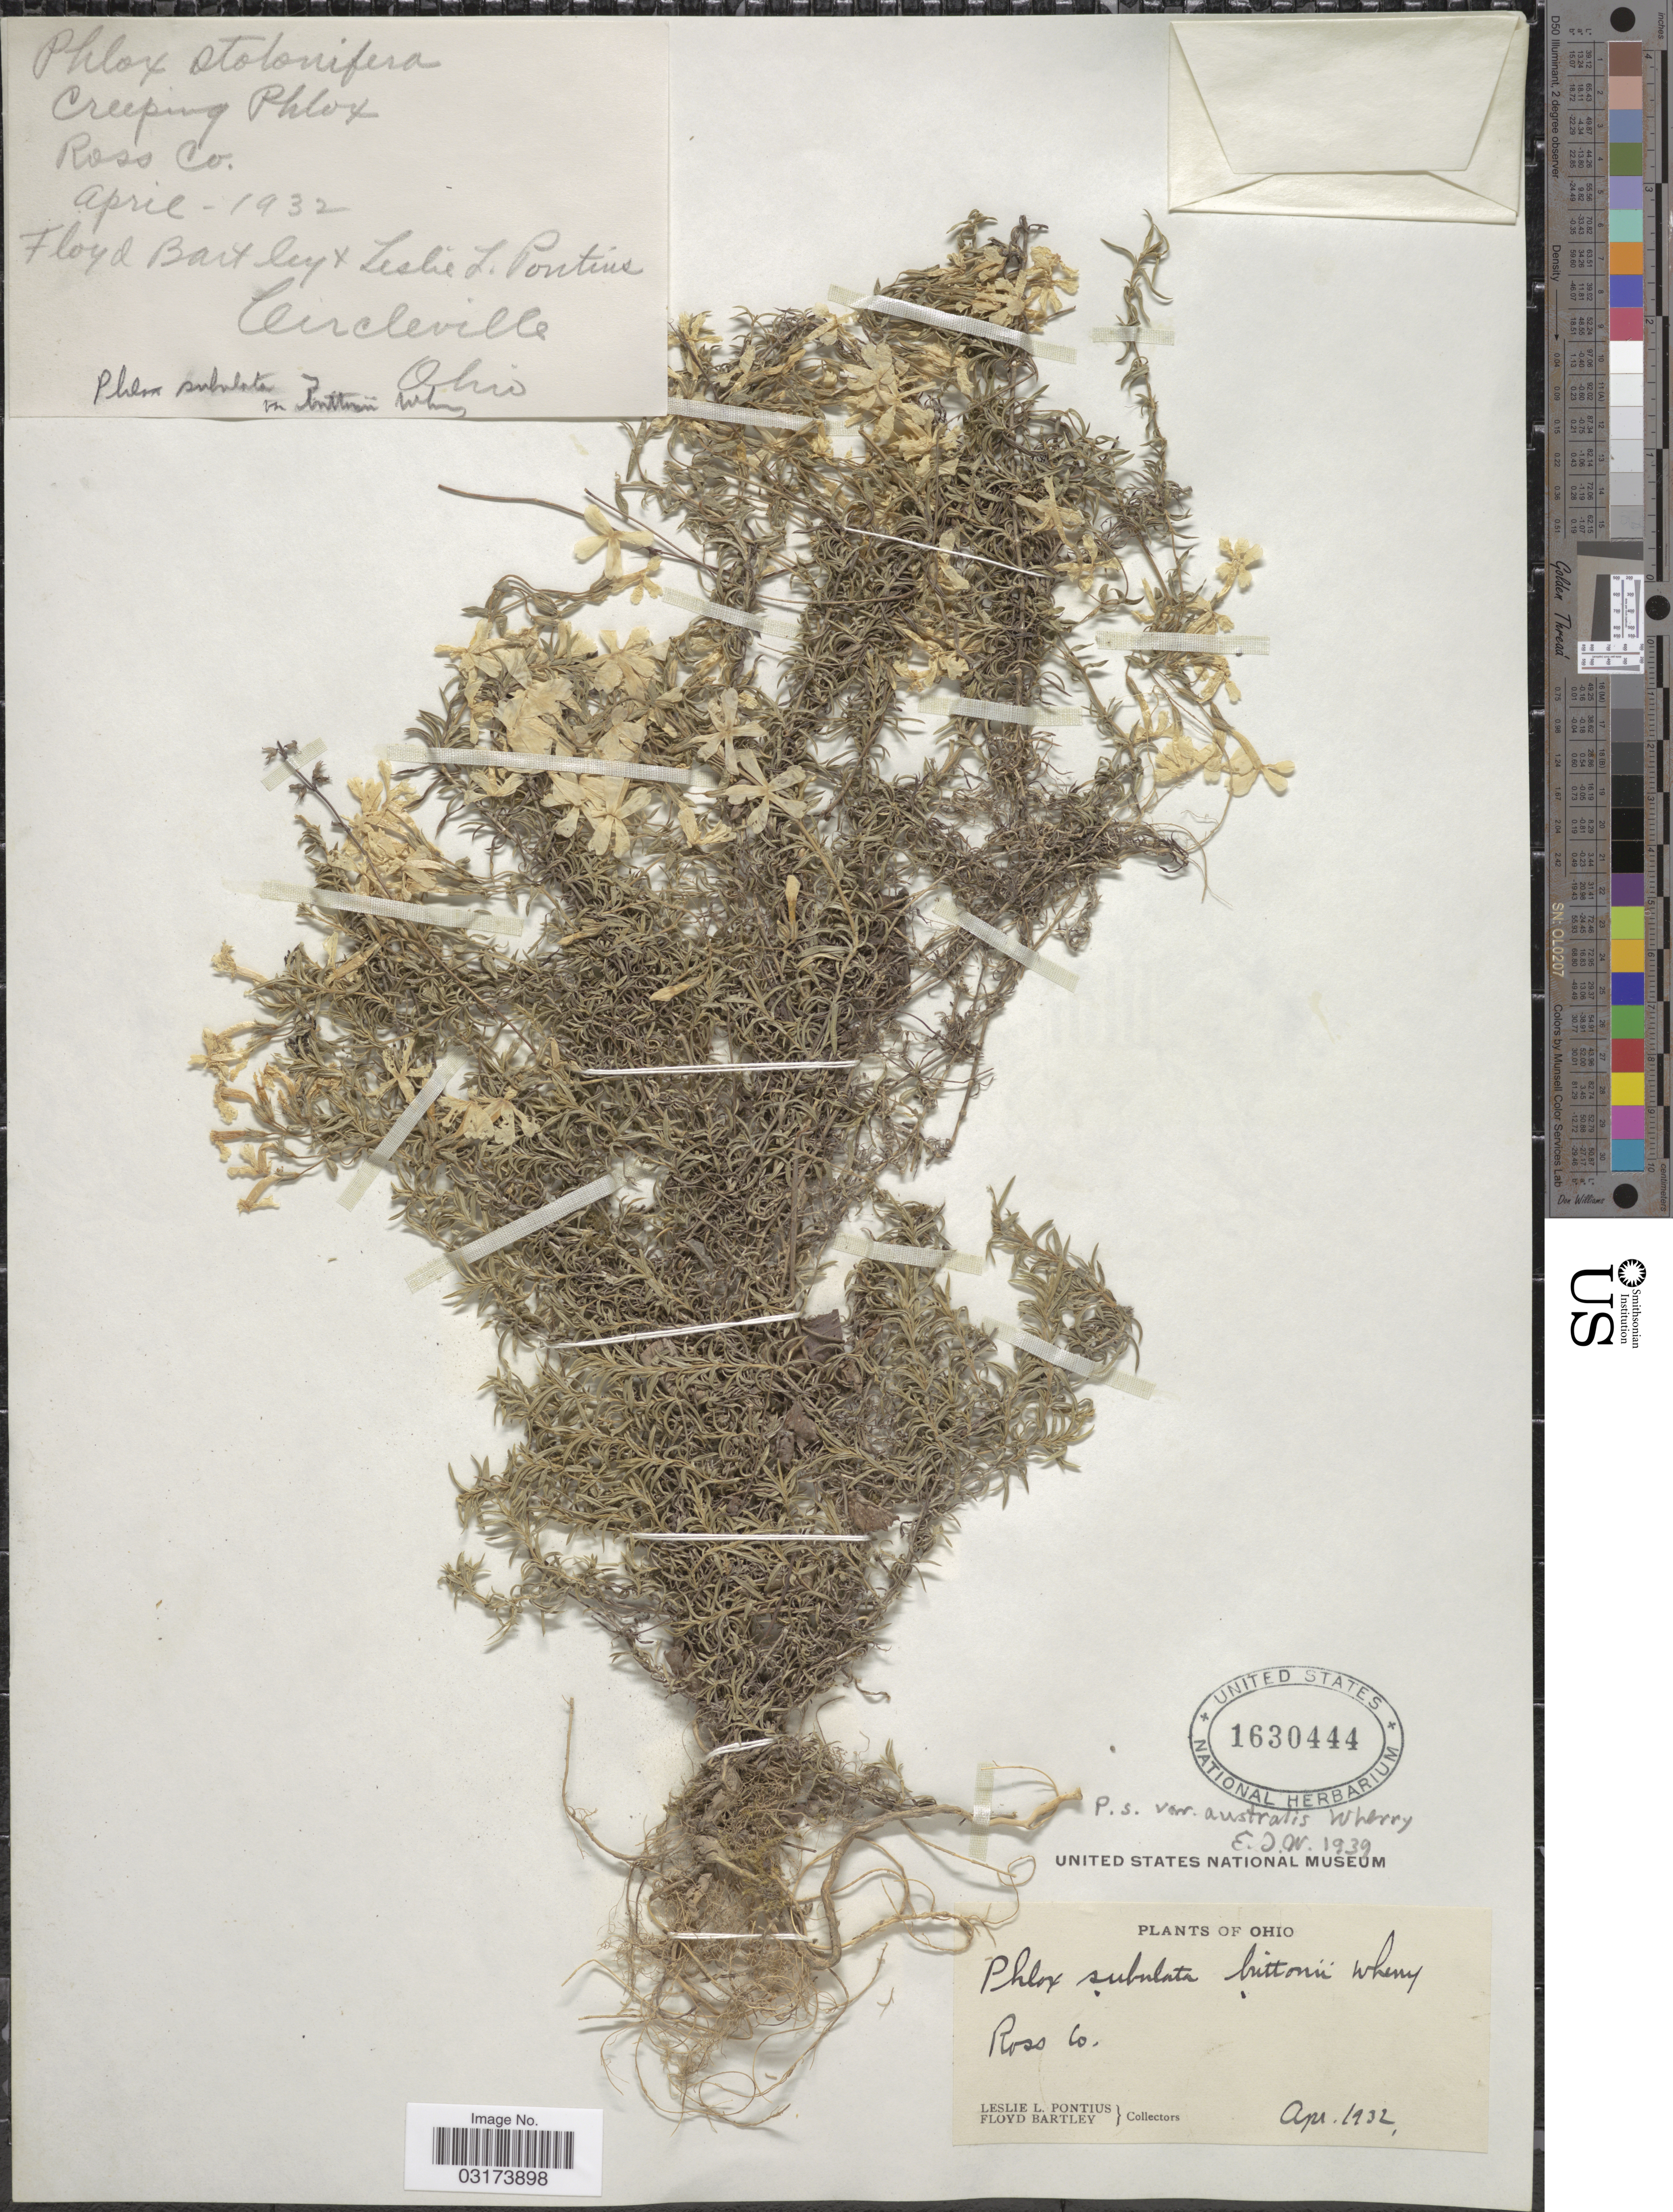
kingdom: Plantae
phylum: Tracheophyta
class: Magnoliopsida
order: Ericales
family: Polemoniaceae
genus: Phlox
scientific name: Phlox subulata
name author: L.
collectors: L. Pontius & F. Bartley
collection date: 1932-04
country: United States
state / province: Ohio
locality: Ross Co.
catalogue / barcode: US 1630444